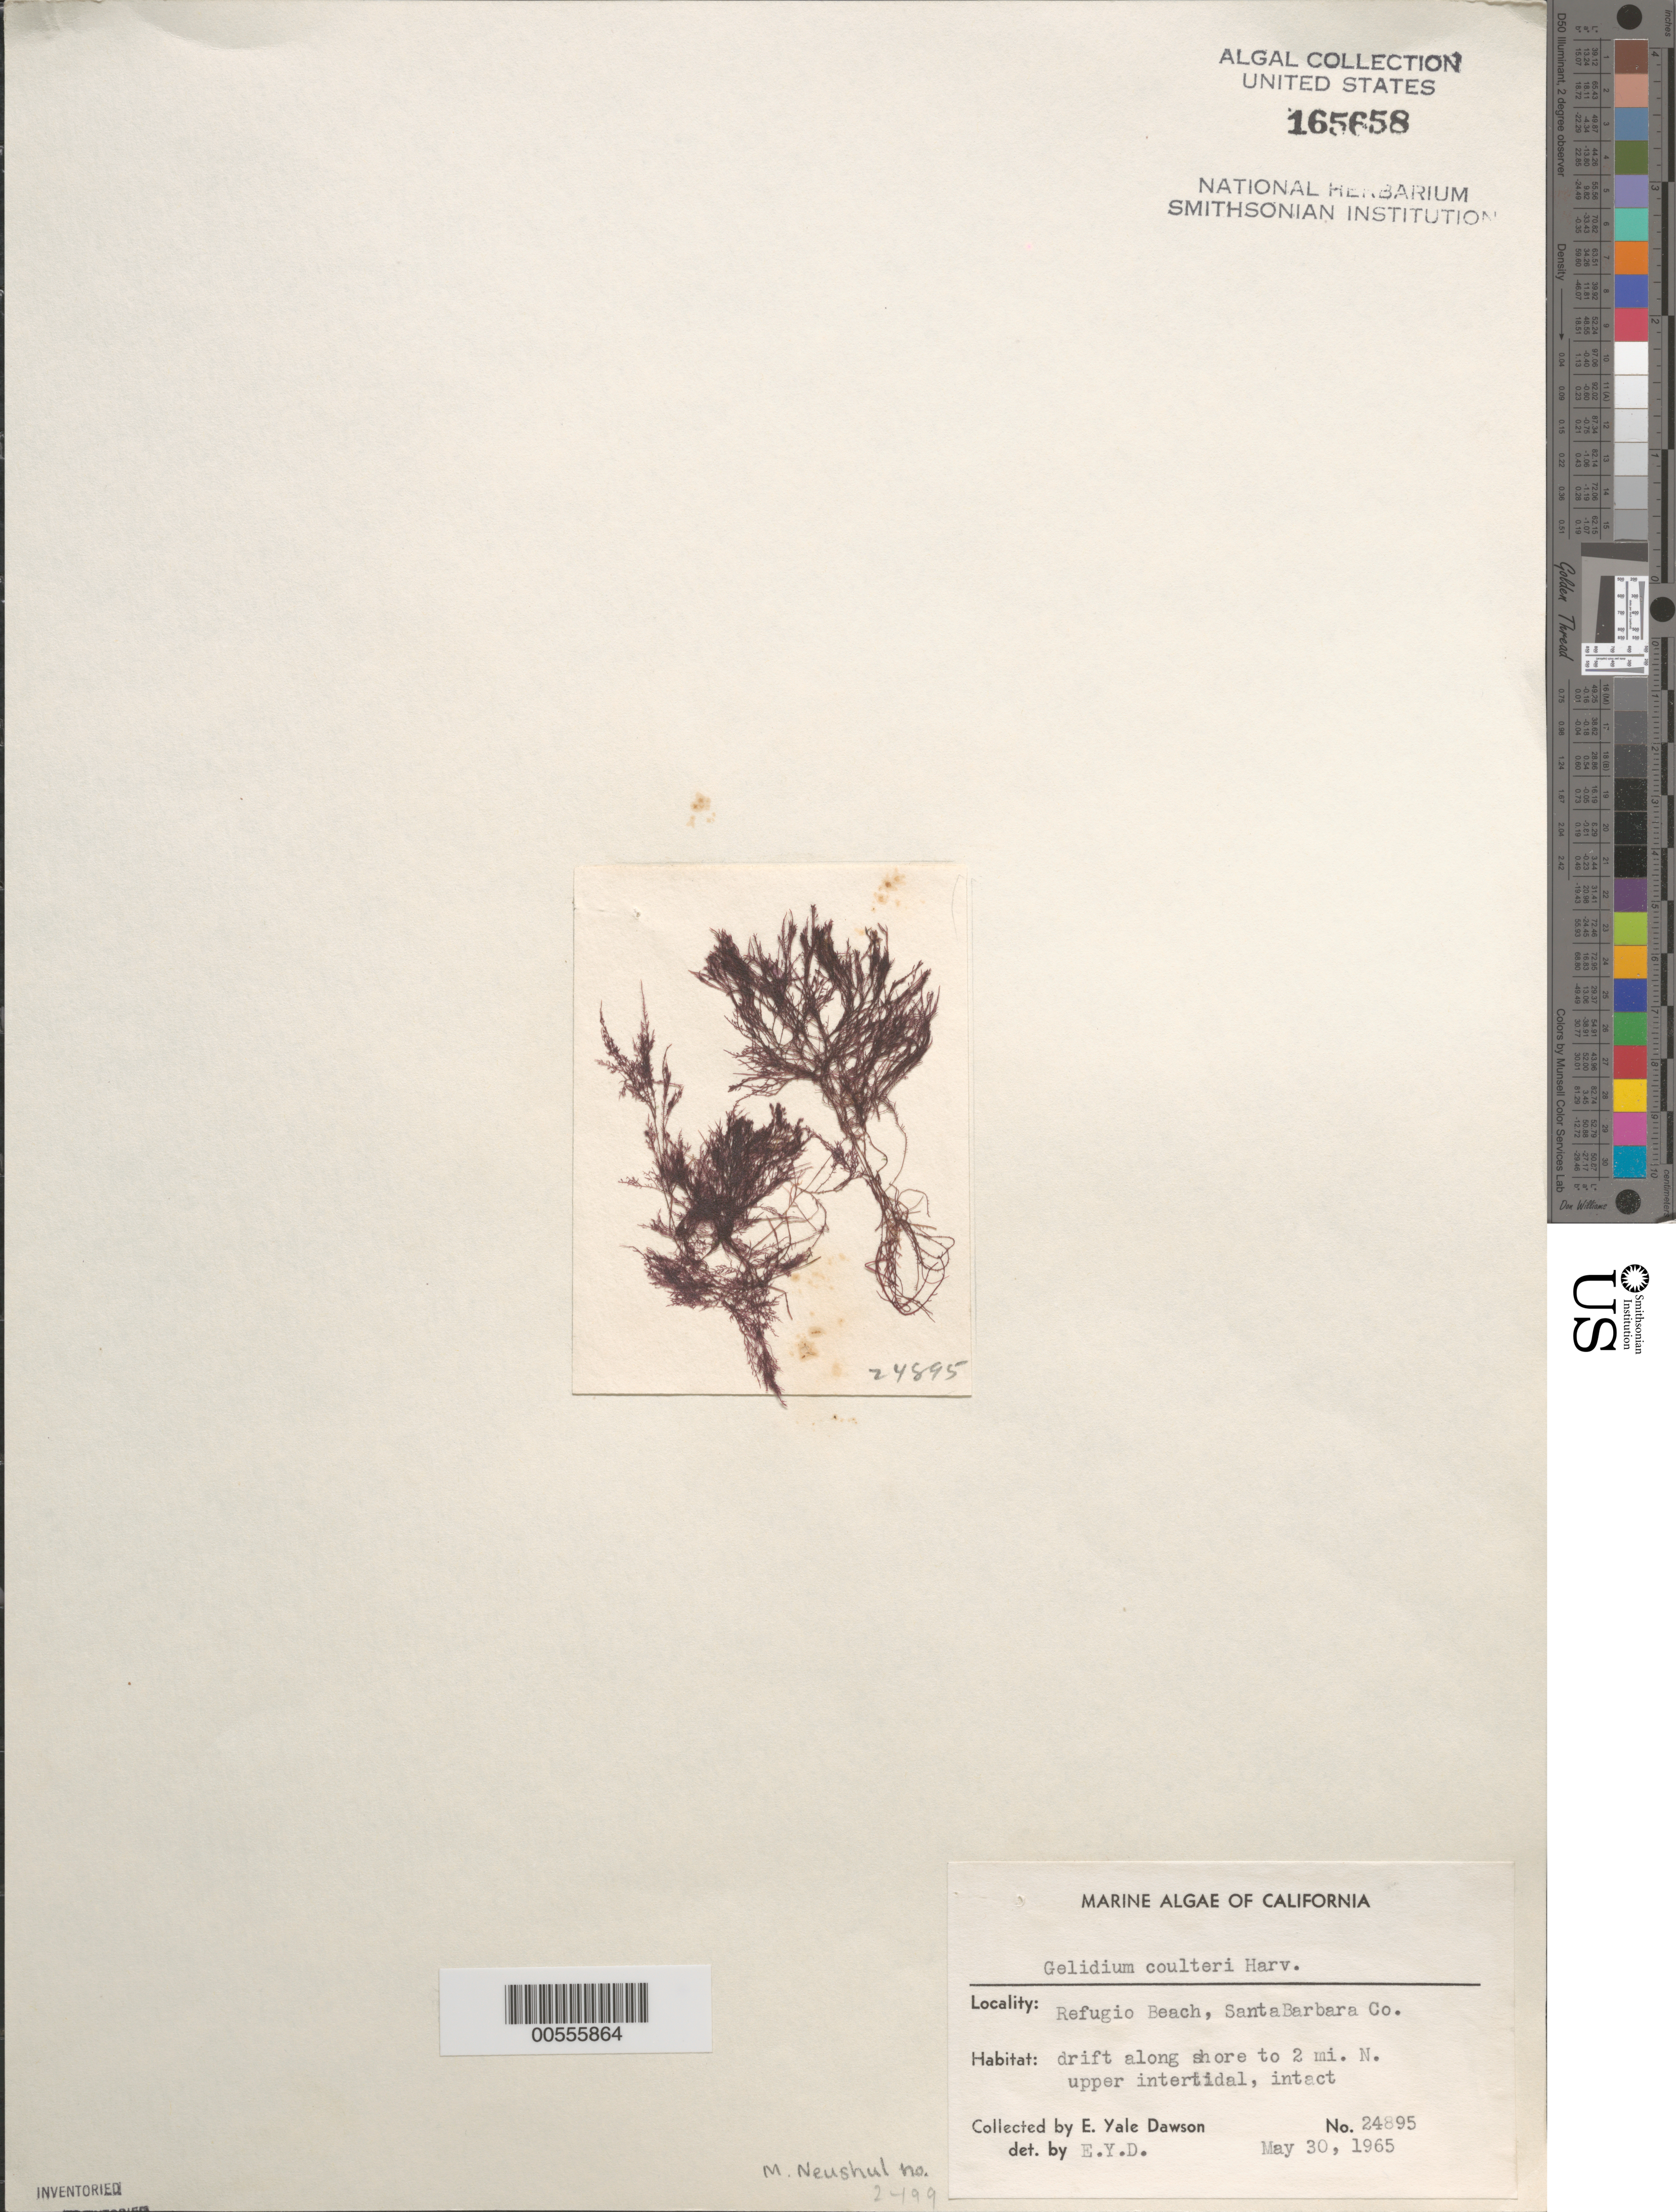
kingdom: Plantae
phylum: Rhodophyta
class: Florideophyceae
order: Gelidiales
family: Gelidiaceae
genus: Gelidium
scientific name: Gelidium coulteri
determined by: Dawson, E. Y.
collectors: E. Y. Dawson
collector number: EYD 24895 & NEUSHUL 2499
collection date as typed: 30 May 1965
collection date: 1965-05-30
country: United States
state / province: California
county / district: Santa Barbara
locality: Refugio Beach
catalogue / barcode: US 165658